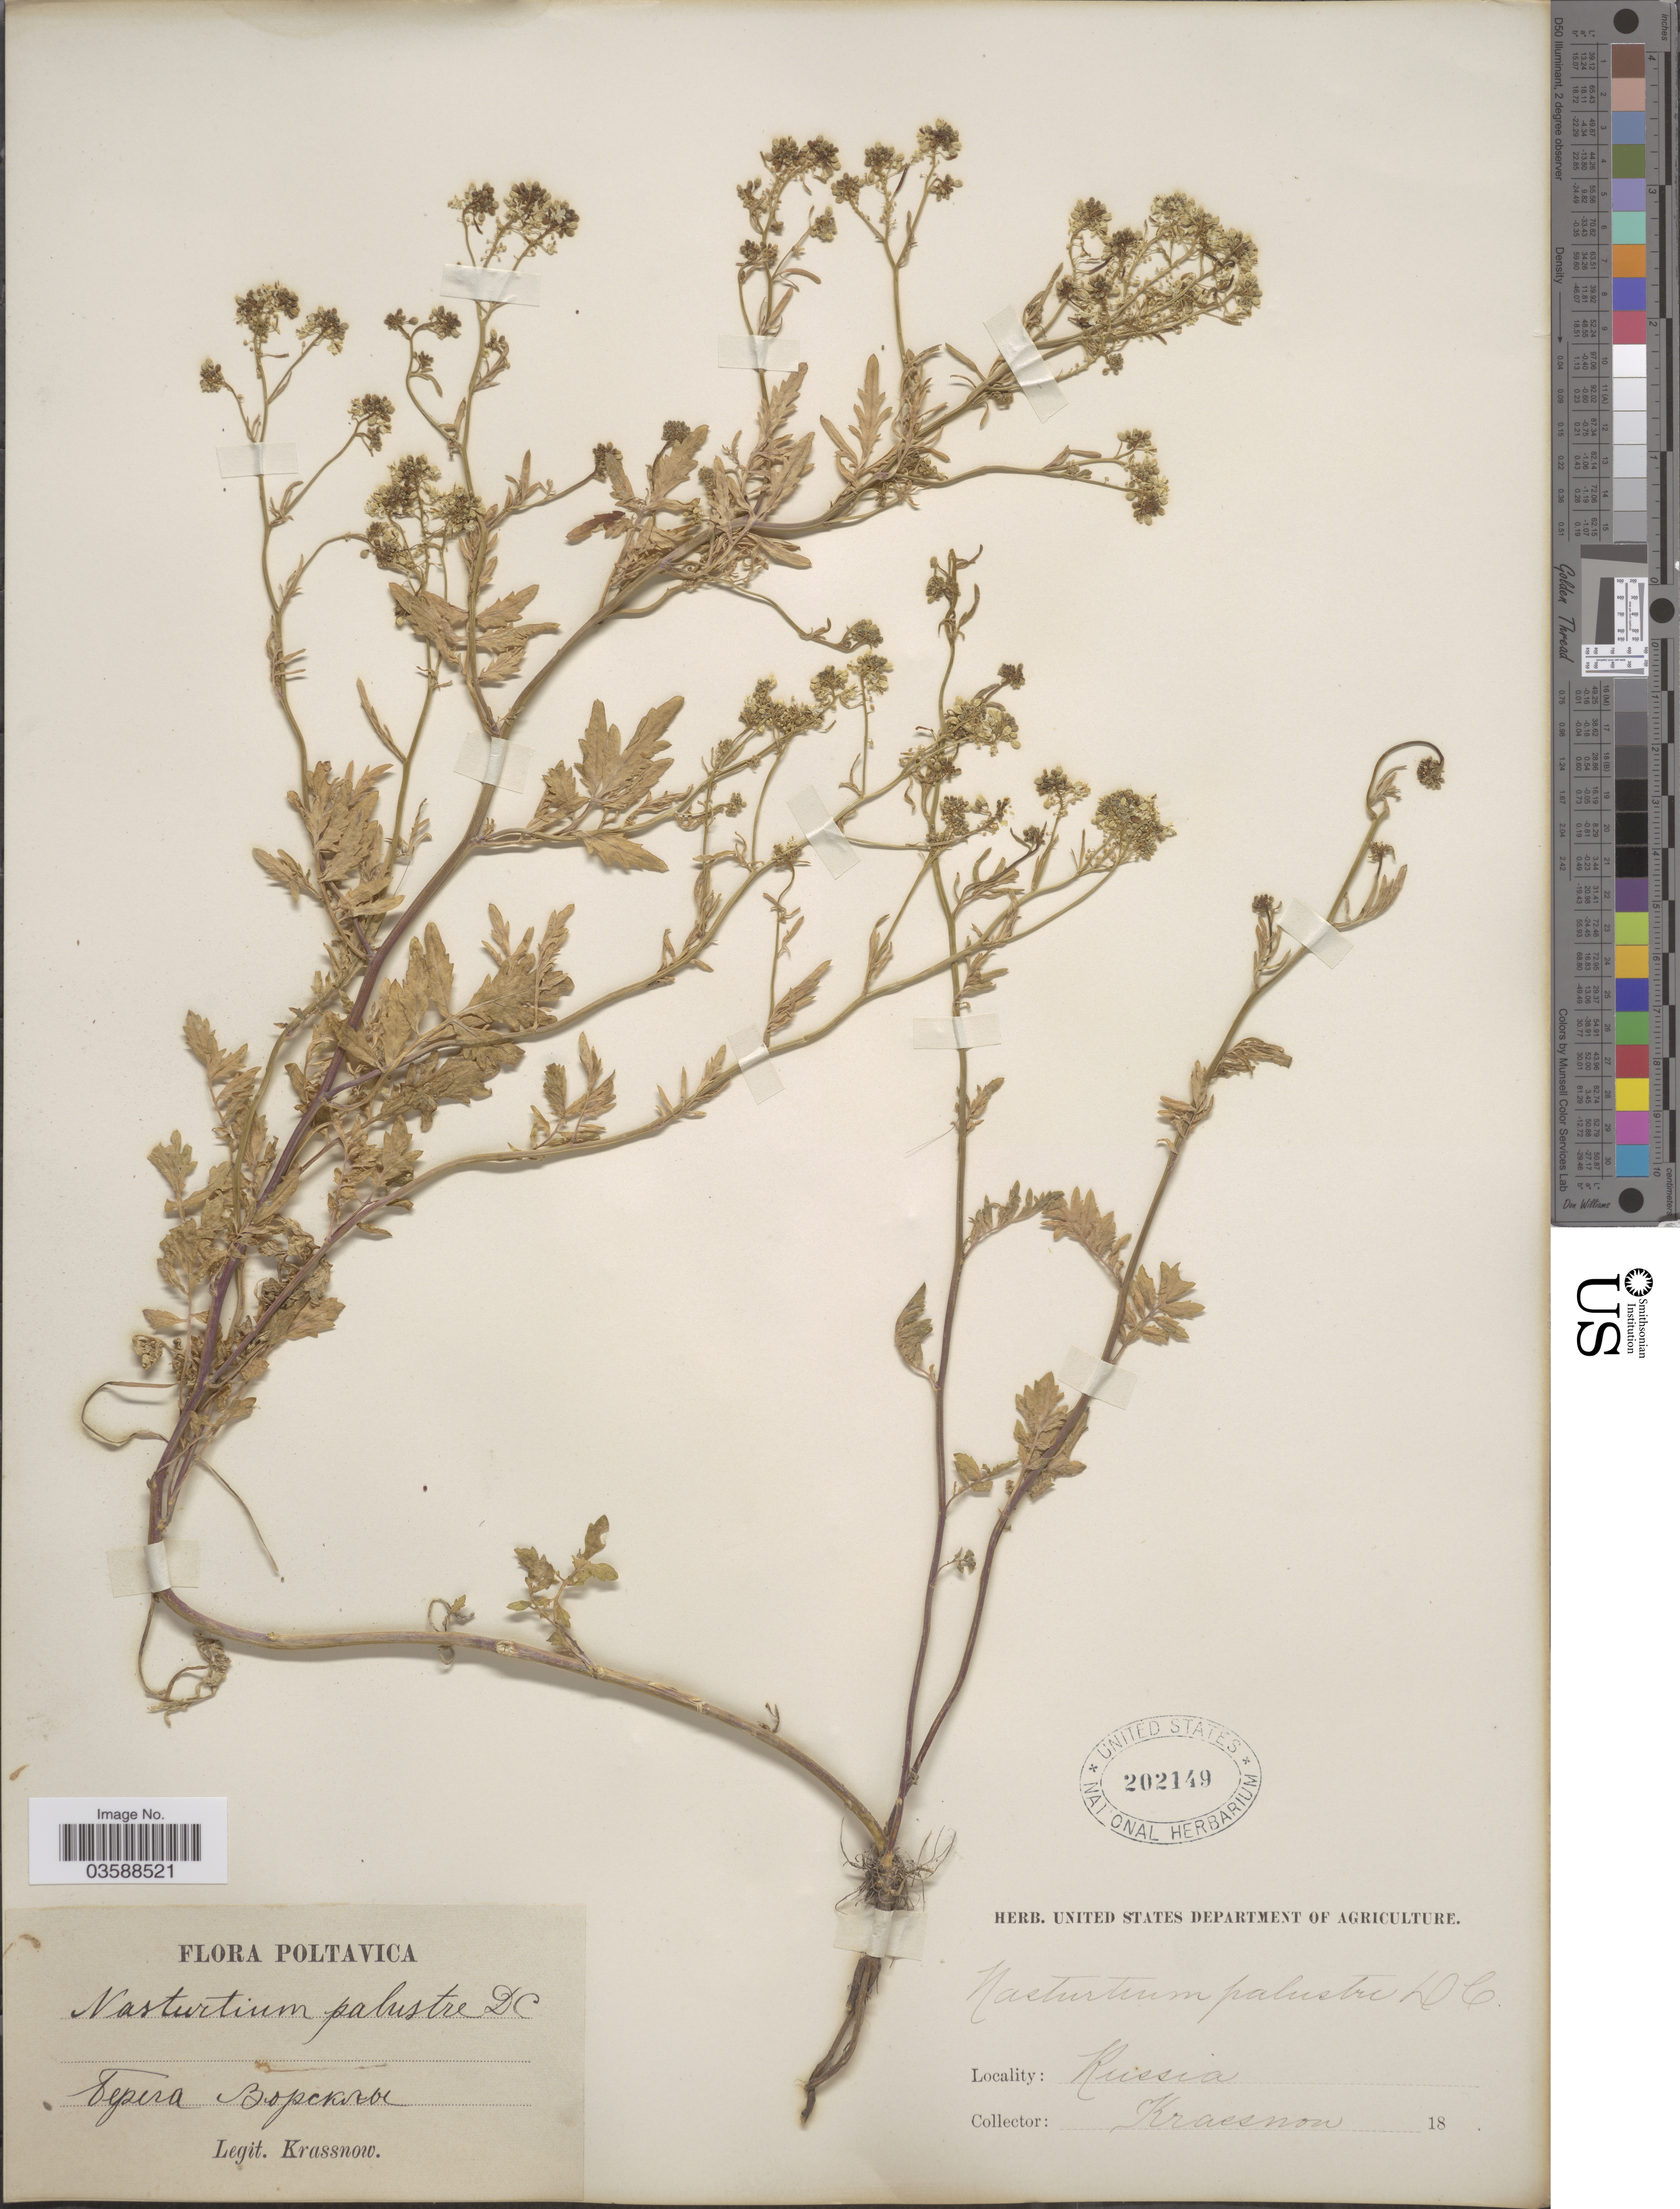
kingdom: Plantae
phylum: Tracheophyta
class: Magnoliopsida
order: Brassicales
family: Brassicaceae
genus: Rorippa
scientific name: Rorippa palustris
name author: (L.) Besser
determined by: Strong, M. T., (US), Smithsonian Institution - National Museum of Natural History (UNITED STATES)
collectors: -. Krassnow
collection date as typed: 18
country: Ukraine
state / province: Poltava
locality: Shores of Vorksla.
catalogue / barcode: US 202149